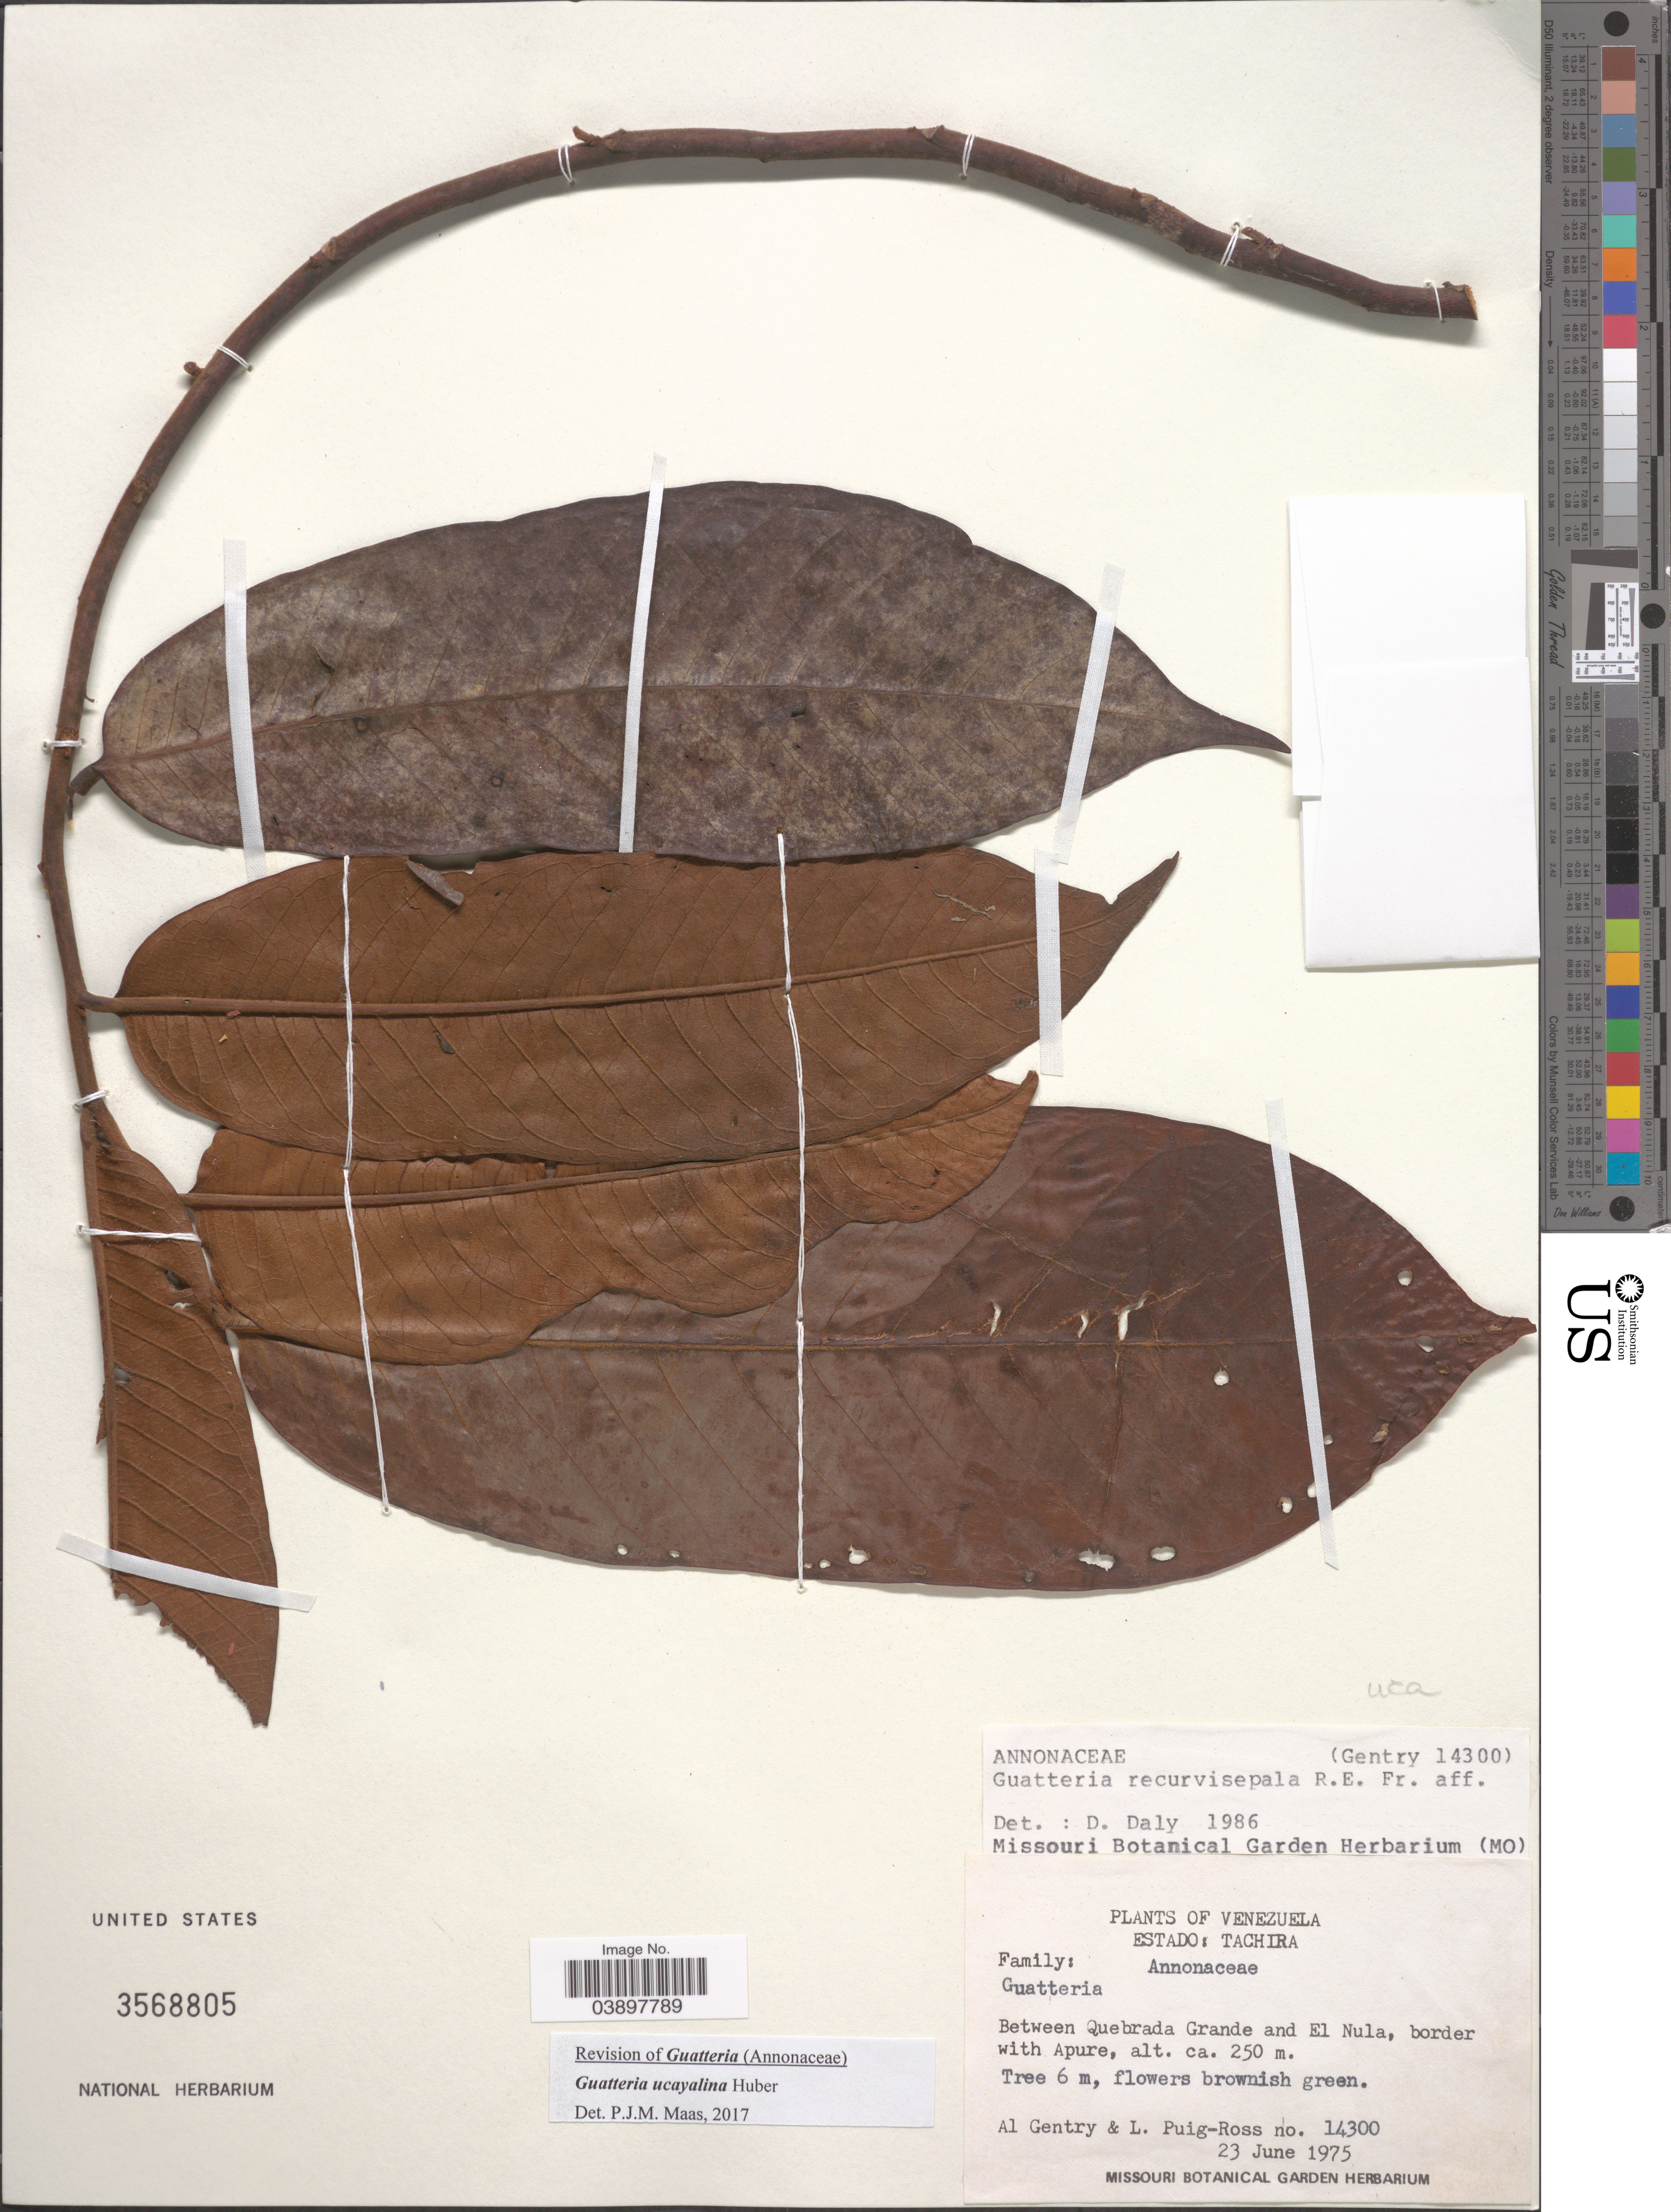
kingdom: Plantae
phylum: Tracheophyta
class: Magnoliopsida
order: Magnoliales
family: Annonaceae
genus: Guatteria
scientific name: Guatteria ucayalina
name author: Huber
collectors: A. H. Gentry & L. Puig-Ross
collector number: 14300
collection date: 1975-06-23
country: Venezuela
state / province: Tachira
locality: Between Quebrada Grande and El Nula, border with Apure.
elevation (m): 250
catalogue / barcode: US 3568805